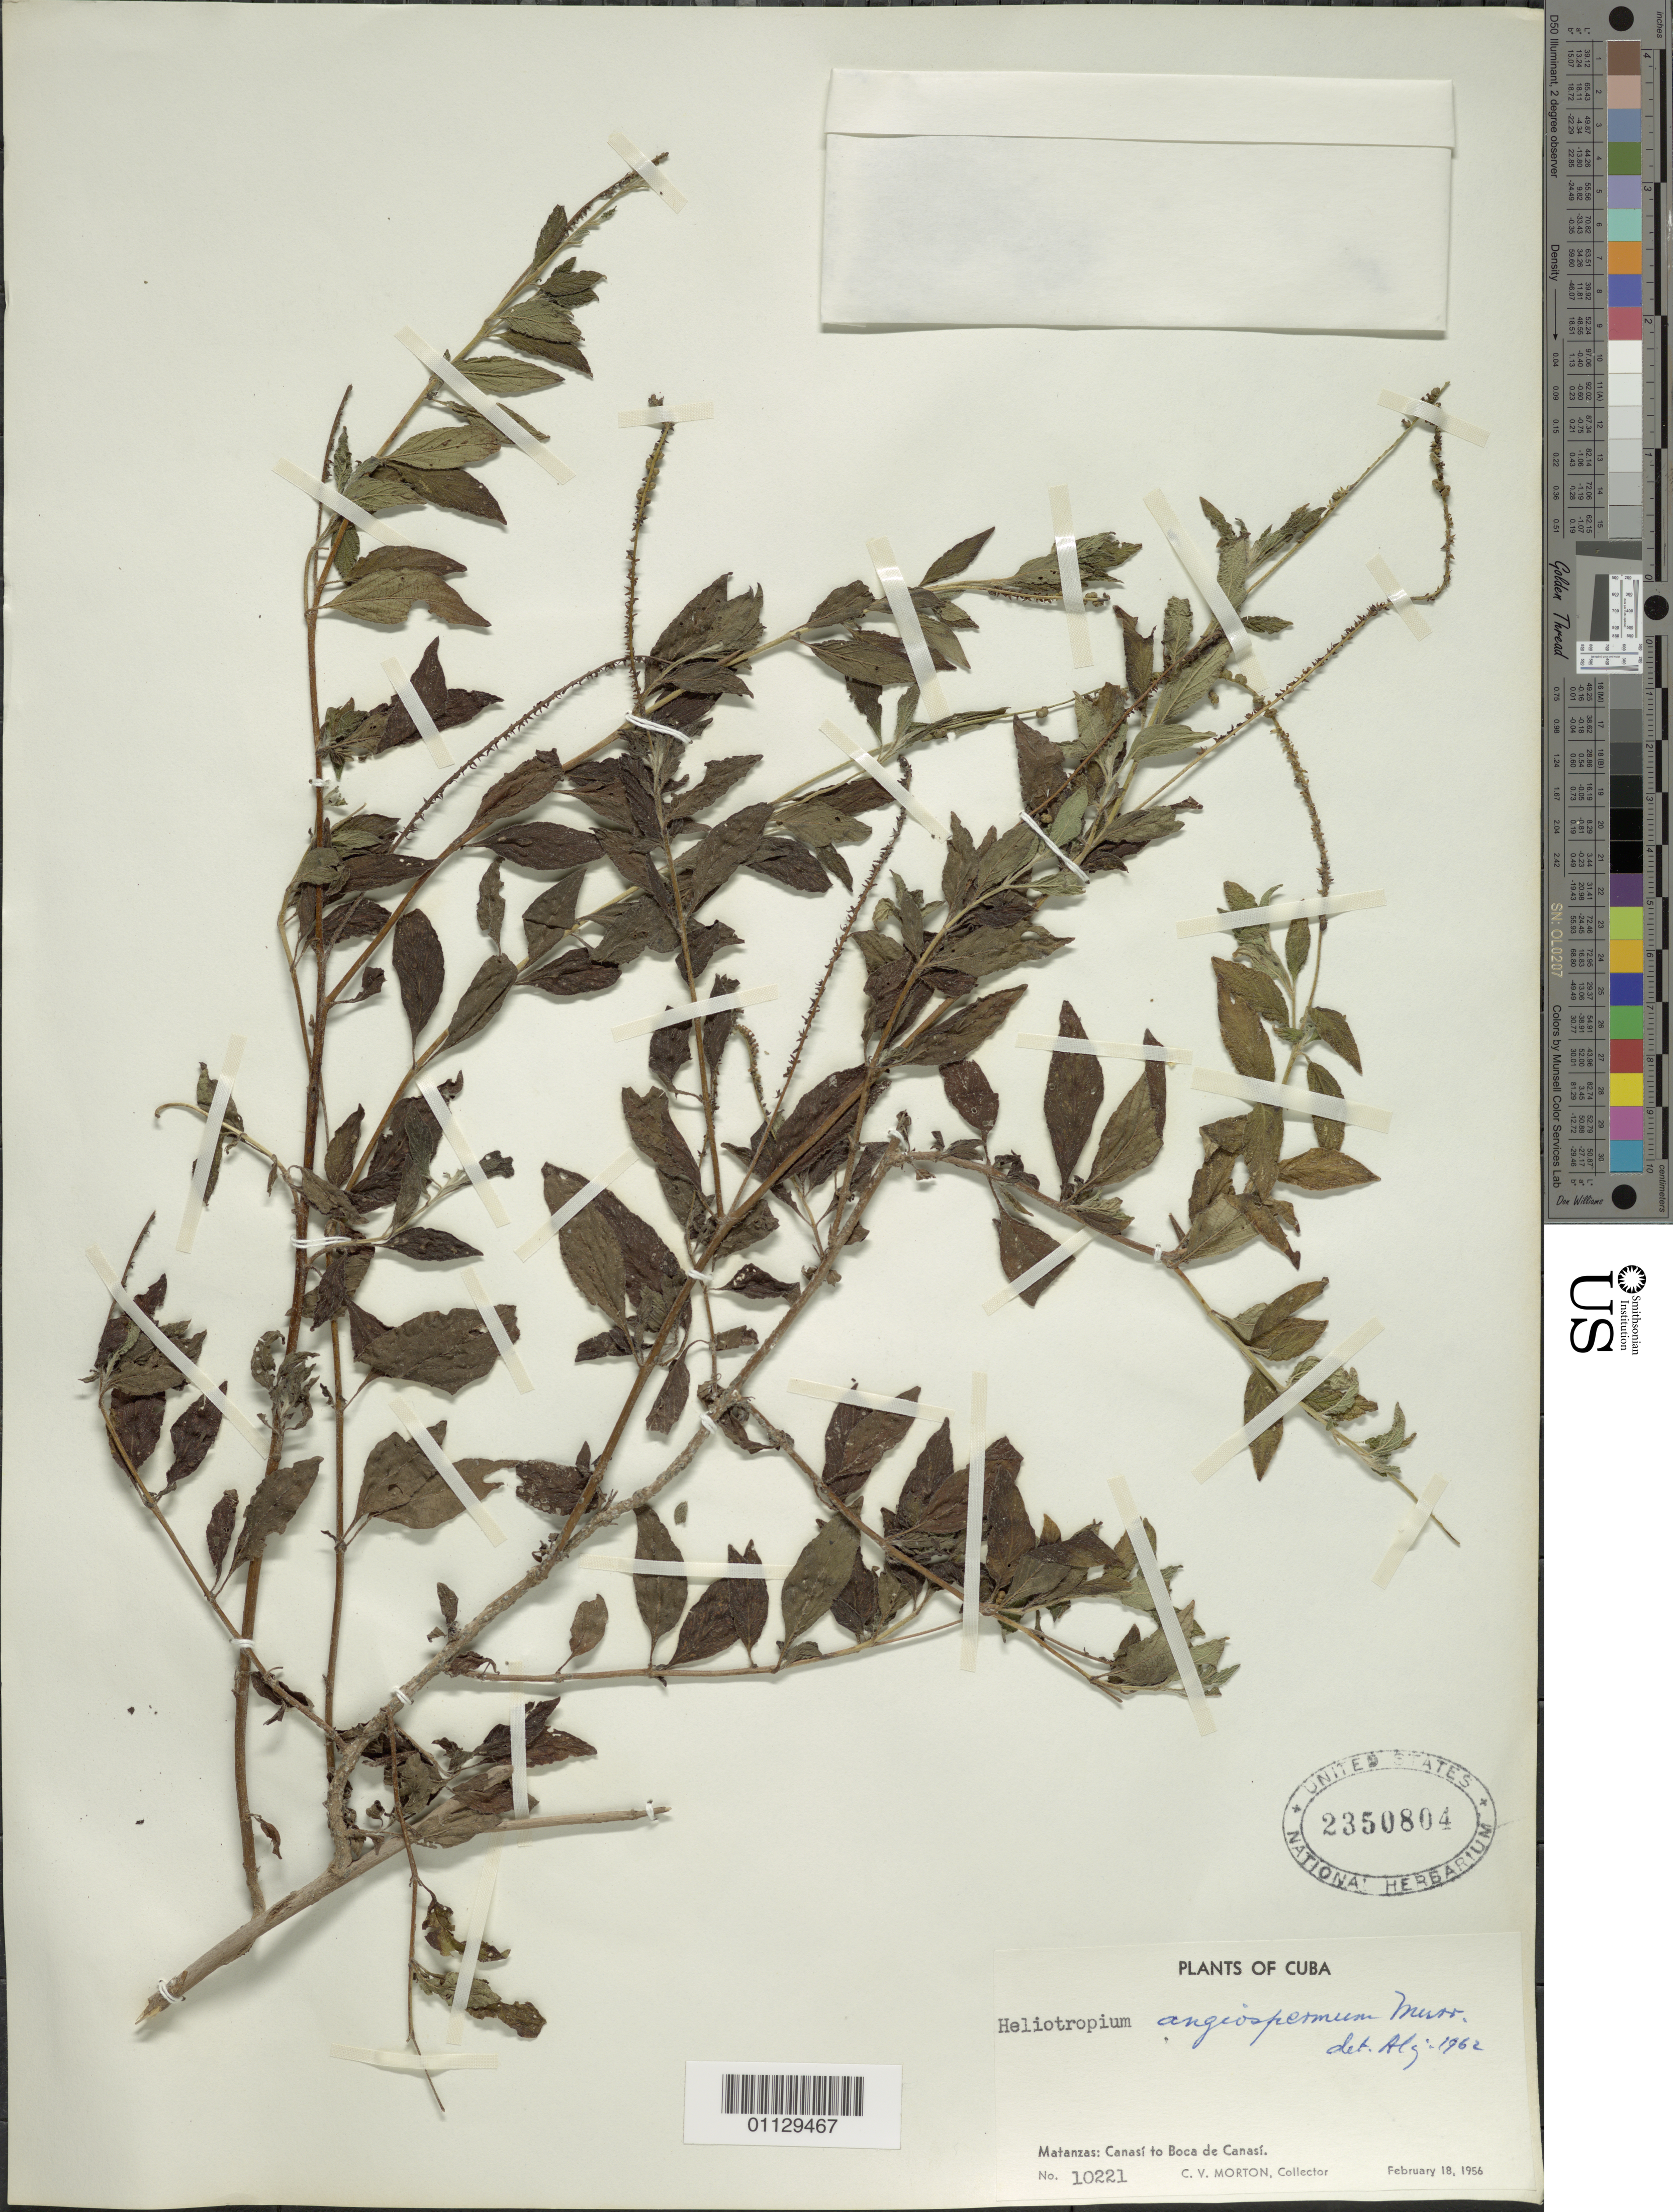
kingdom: Plantae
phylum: Tracheophyta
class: Magnoliopsida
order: Boraginales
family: Heliotropiaceae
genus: Heliotropium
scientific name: Heliotropium angiospermum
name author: Murray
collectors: C. V. Morton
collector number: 10221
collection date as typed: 18 Feb 1956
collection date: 1956-02-18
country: Cuba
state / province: Matanzas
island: Cuba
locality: Canast to Boca de Canast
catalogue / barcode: US 2350804